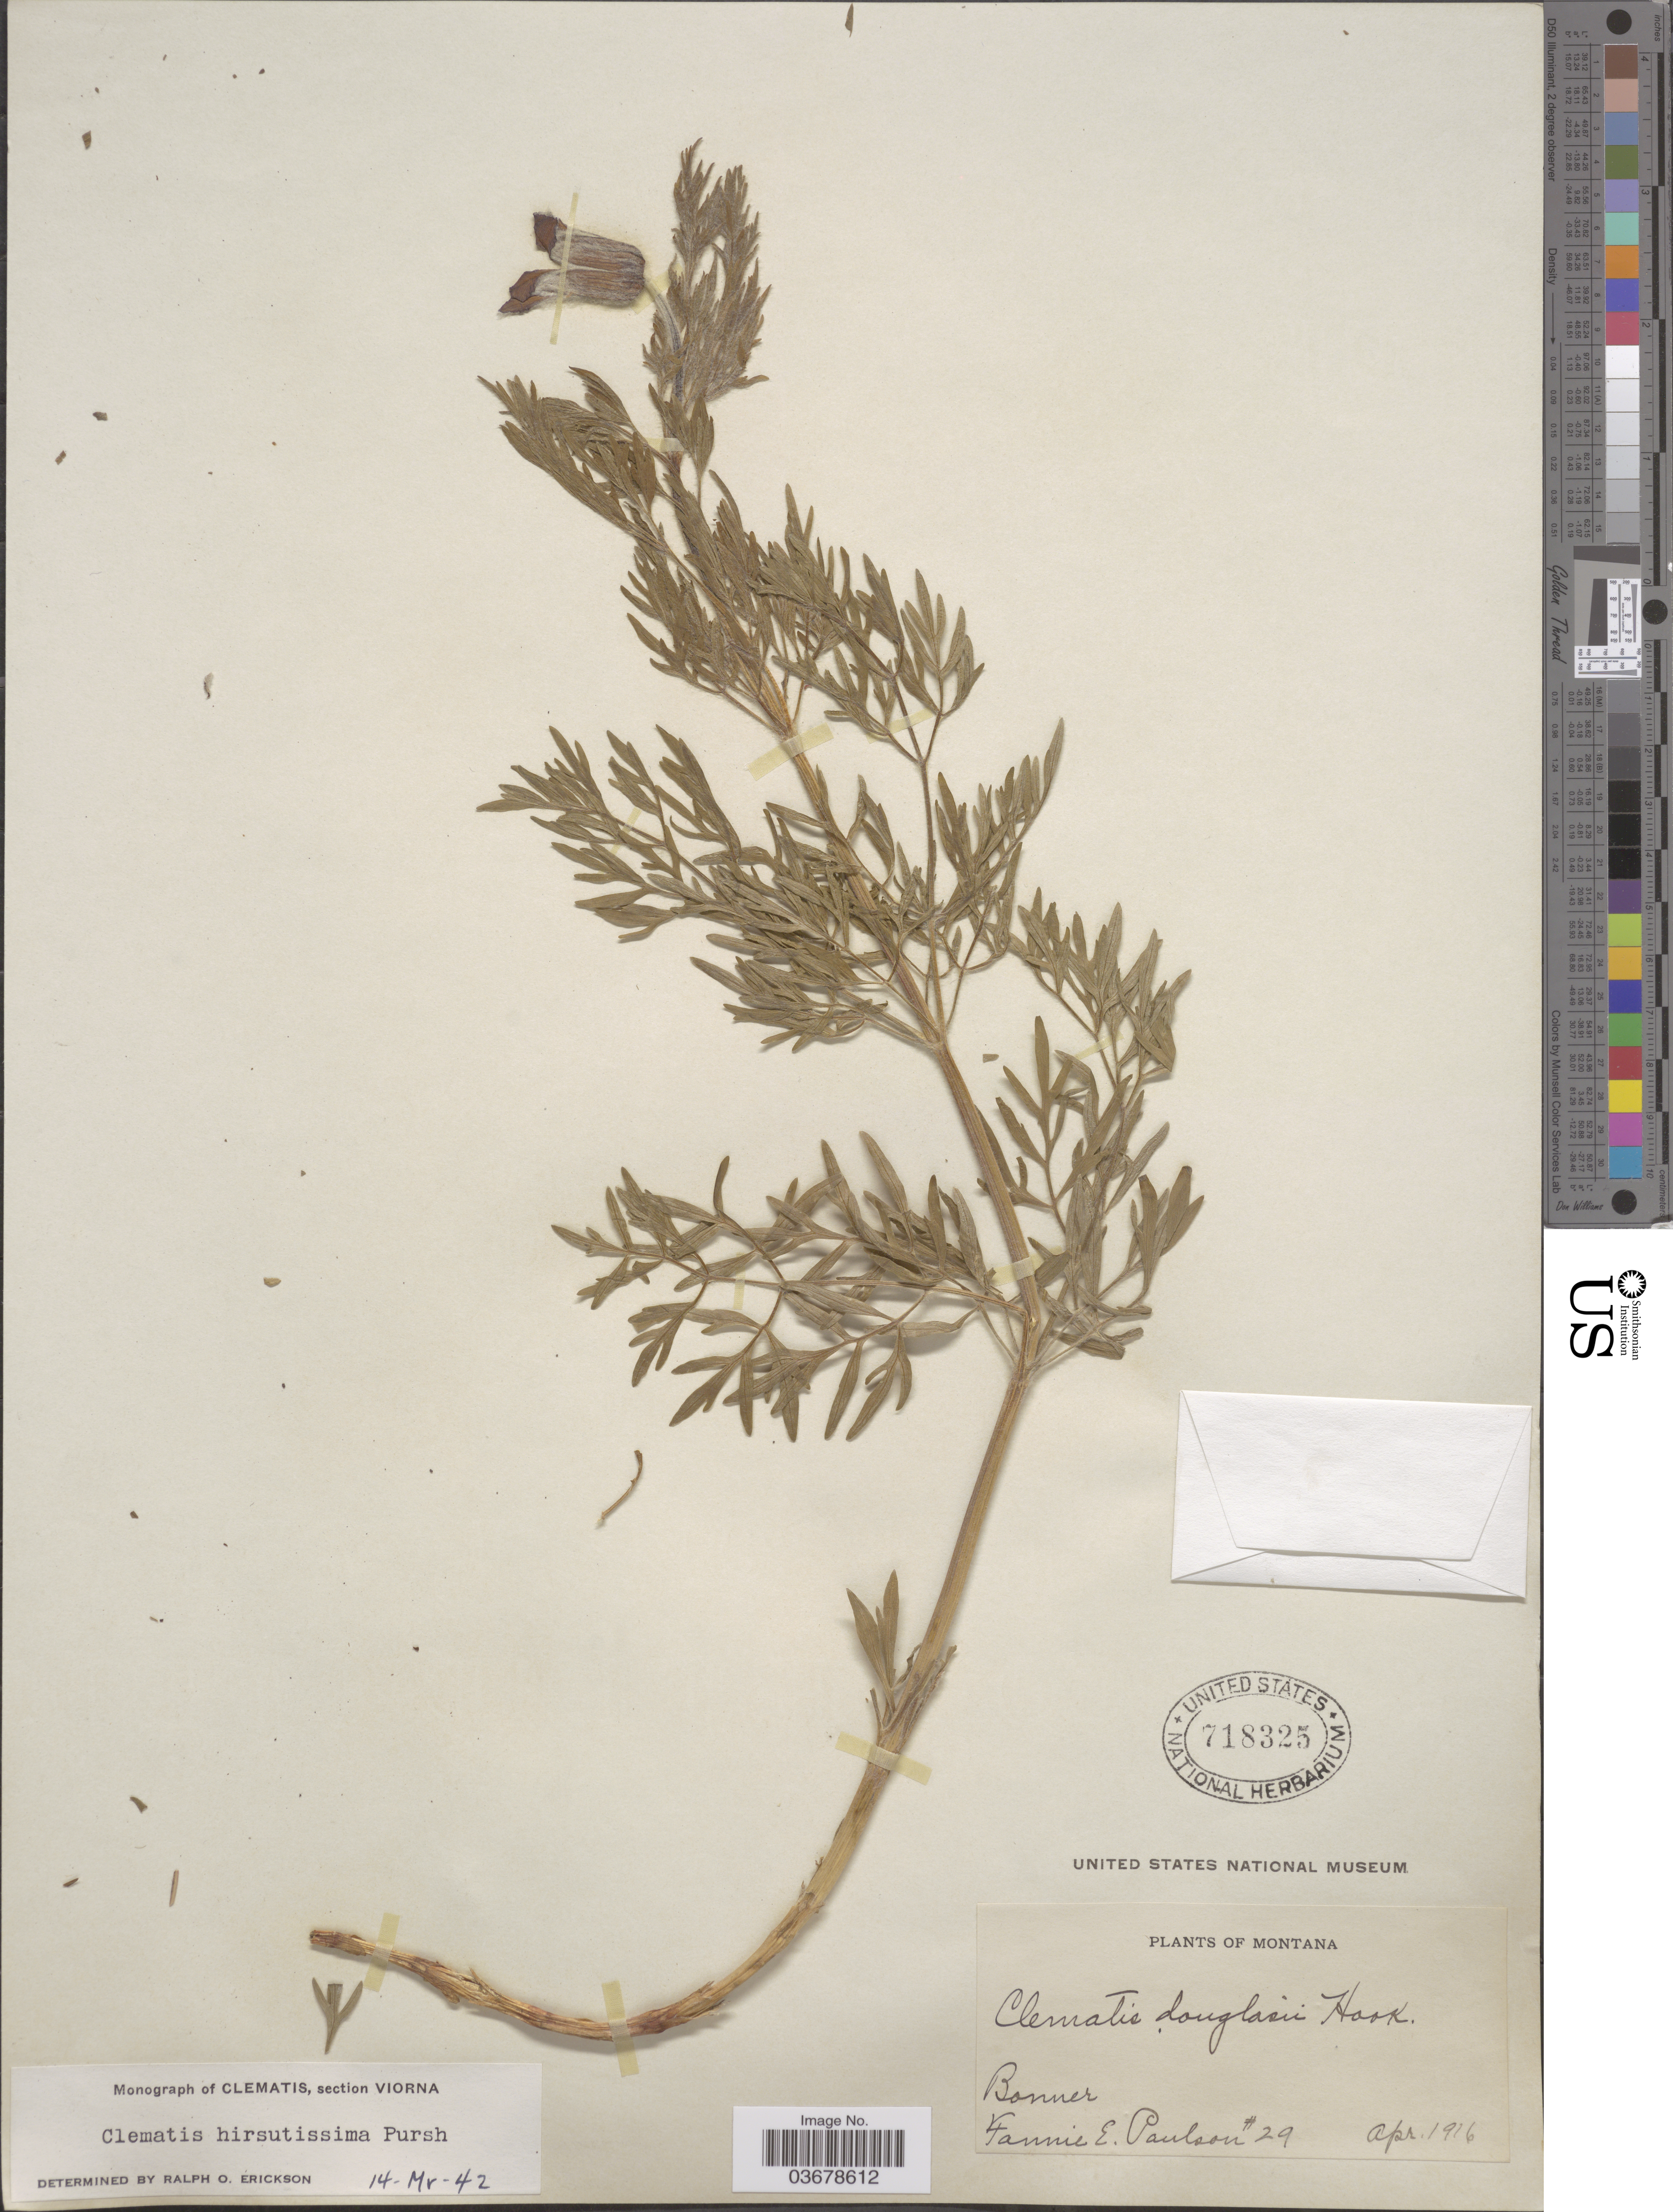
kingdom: Plantae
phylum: Tracheophyta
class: Magnoliopsida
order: Ranunculales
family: Ranunculaceae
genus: Clematis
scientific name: Clematis viorna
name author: L.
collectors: F. Paulson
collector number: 29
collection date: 1916-04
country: United States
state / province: Montana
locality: Bonner.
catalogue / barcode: US 718325